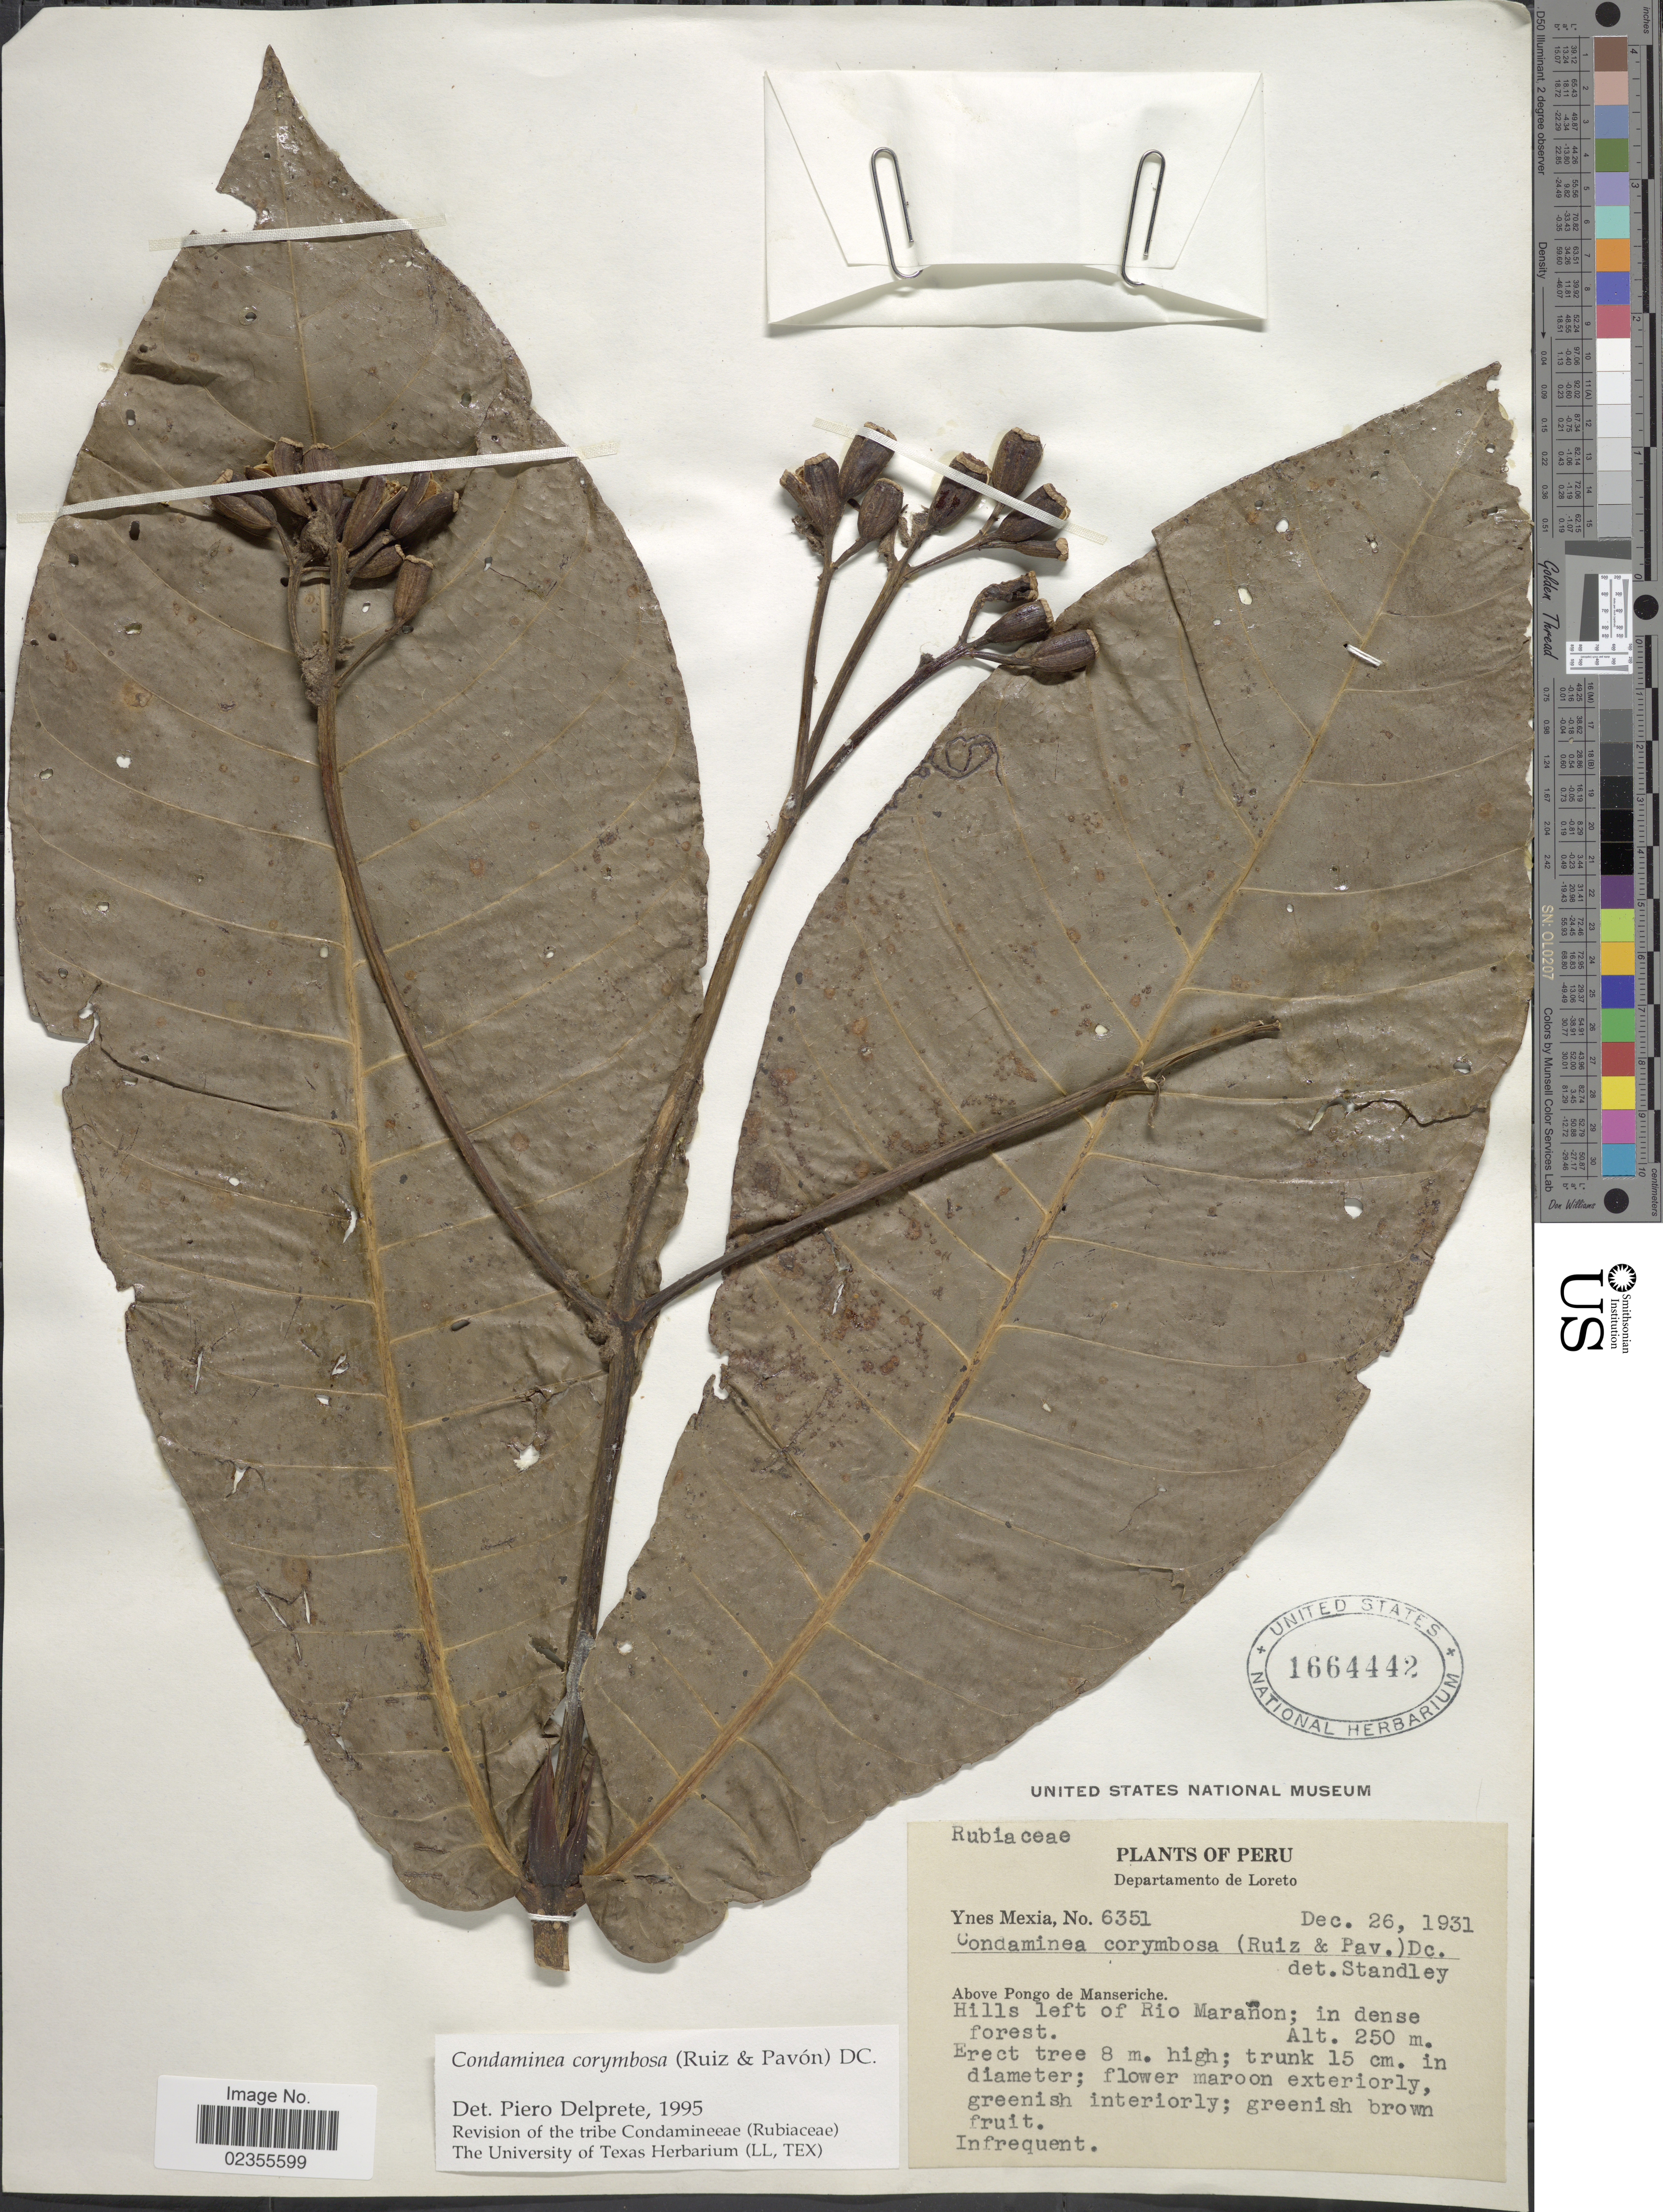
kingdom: Plantae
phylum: Tracheophyta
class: Magnoliopsida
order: Gentianales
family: Rubiaceae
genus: Condaminea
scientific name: Condaminea corymbosa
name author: (Ruiz & Pav.) DC.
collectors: Y. Mexia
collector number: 6351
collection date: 1931-12-26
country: Peru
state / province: Loreto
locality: Above Pongo de Manseriche. Hills left of Rio Maranon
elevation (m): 250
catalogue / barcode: US 1664442